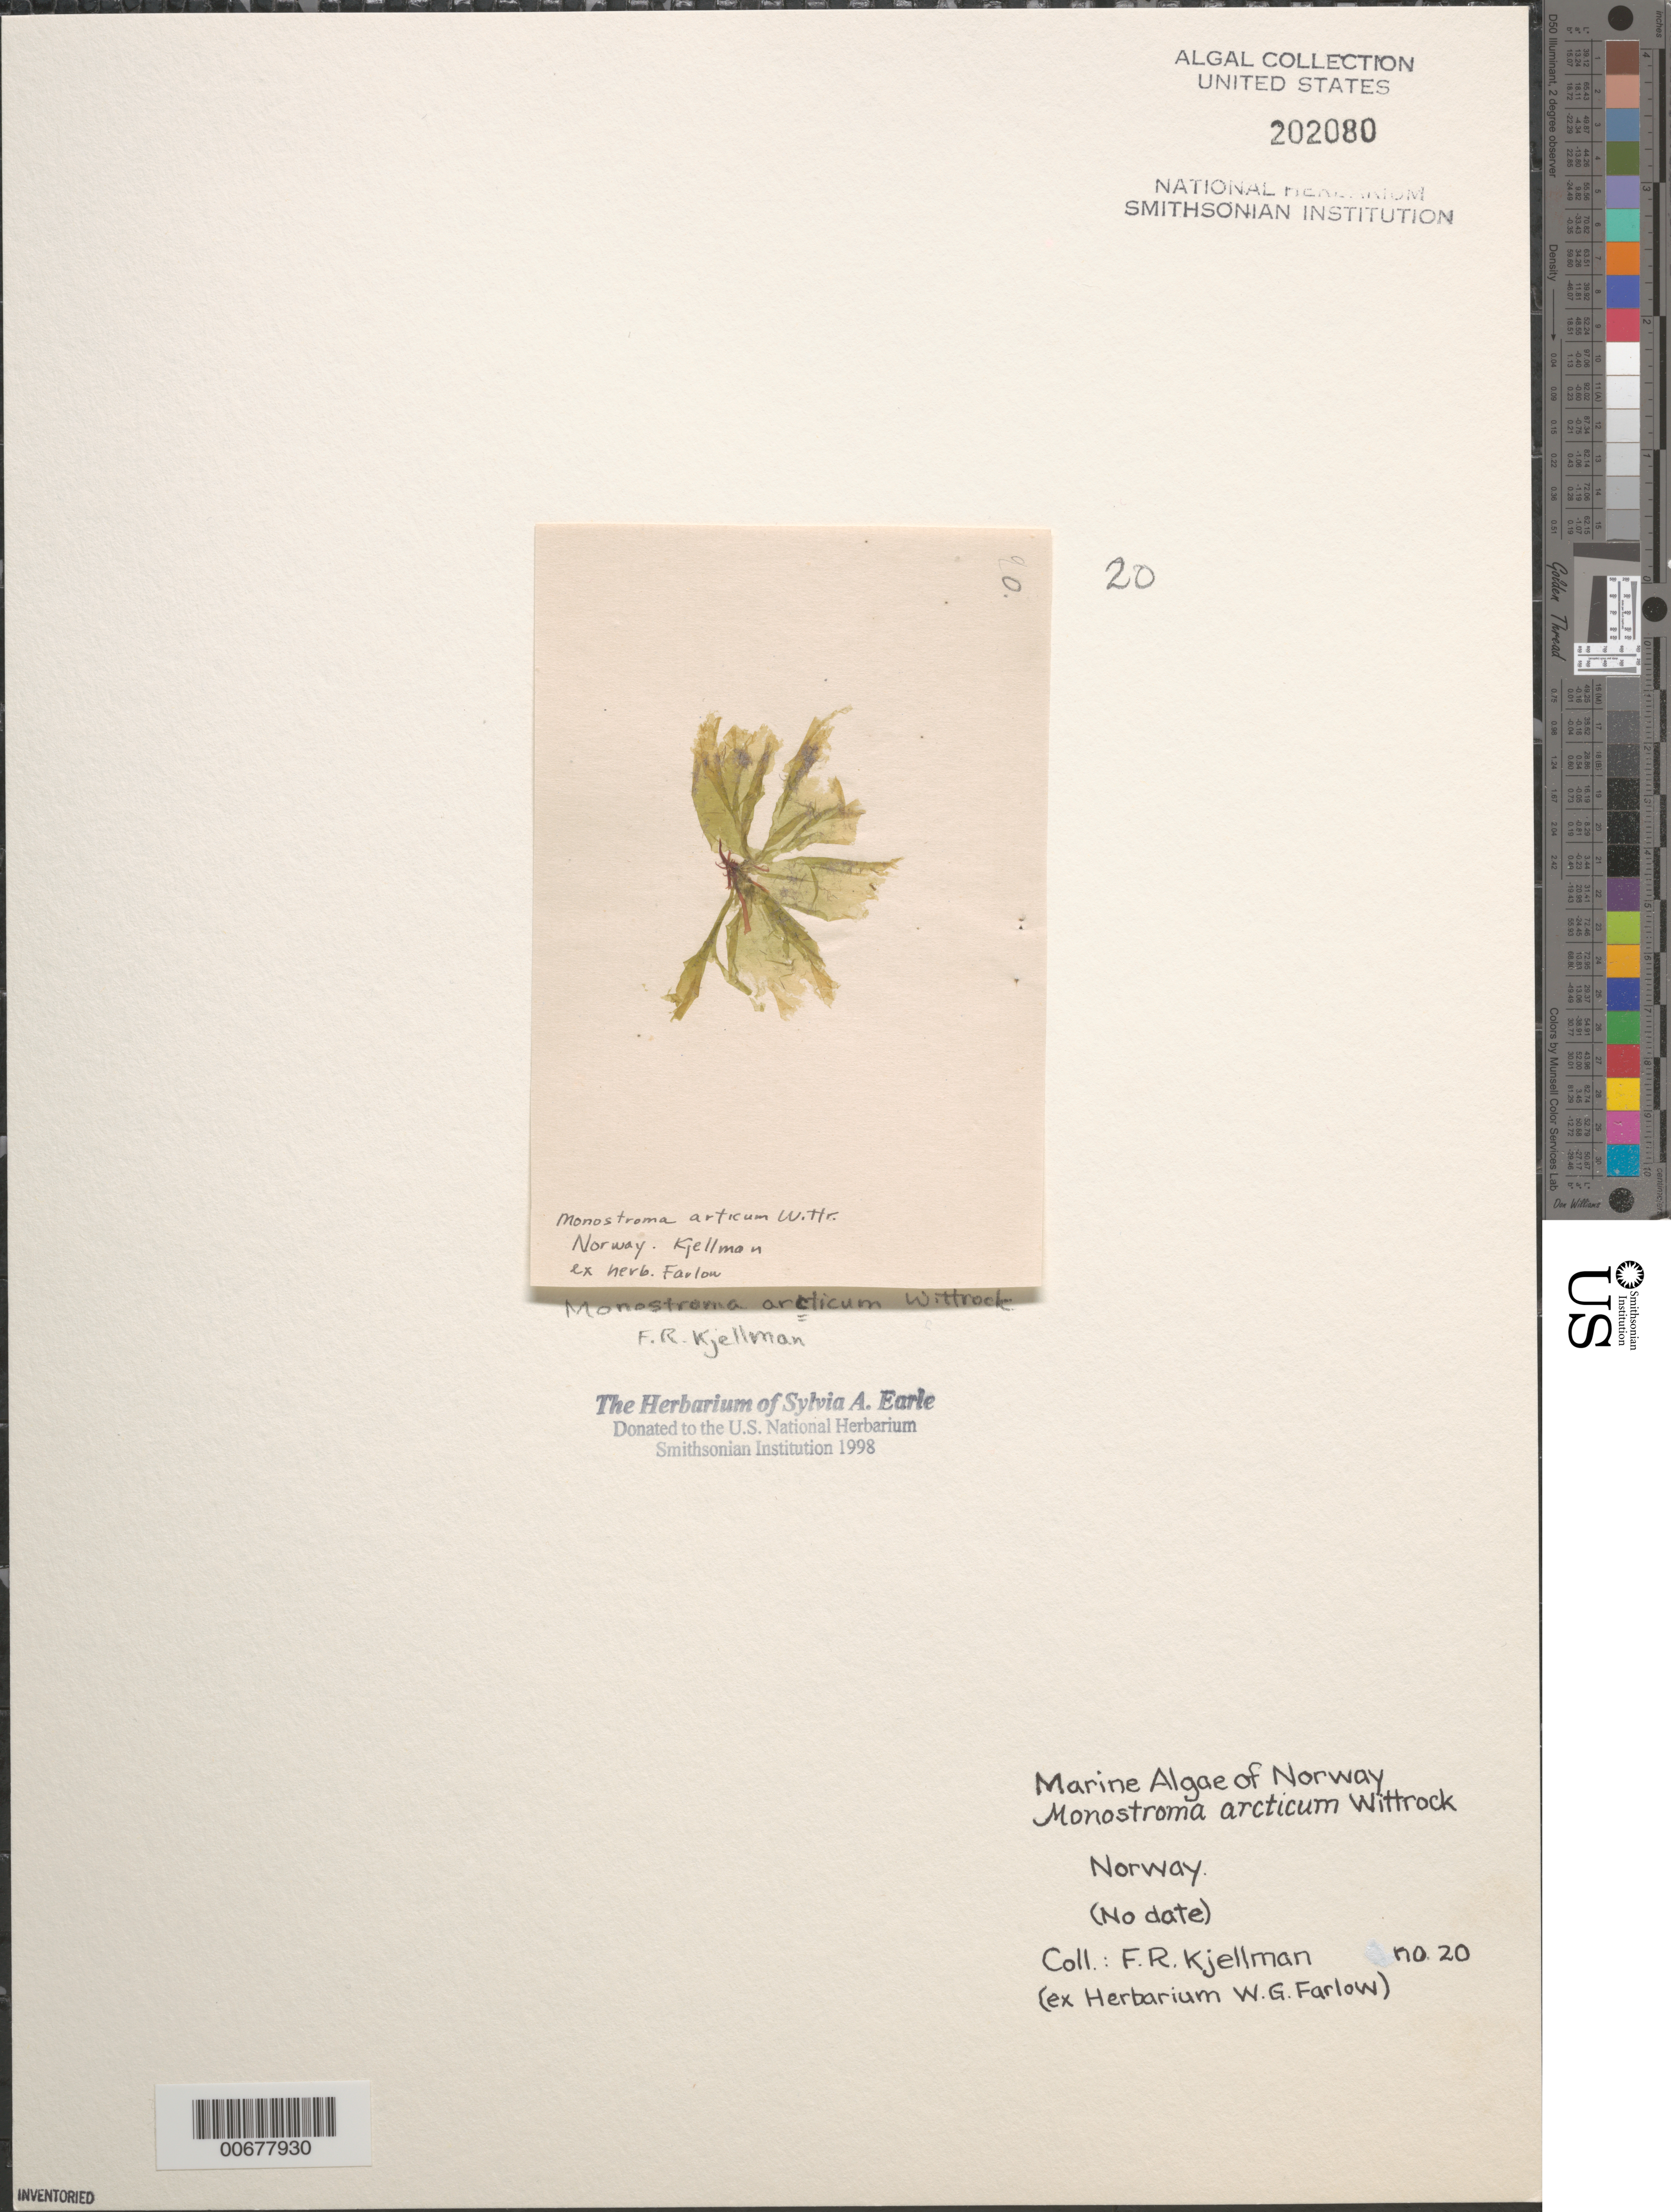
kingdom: Plantae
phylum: Chlorophyta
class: Ulvophyceae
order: Ulvales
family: Monostromataceae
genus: Monostroma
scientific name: Monostroma grevillei var. arcticum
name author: (Wittrock) Rosenv.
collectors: F. R. Kjellman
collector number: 20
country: Norway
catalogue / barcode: US 202080